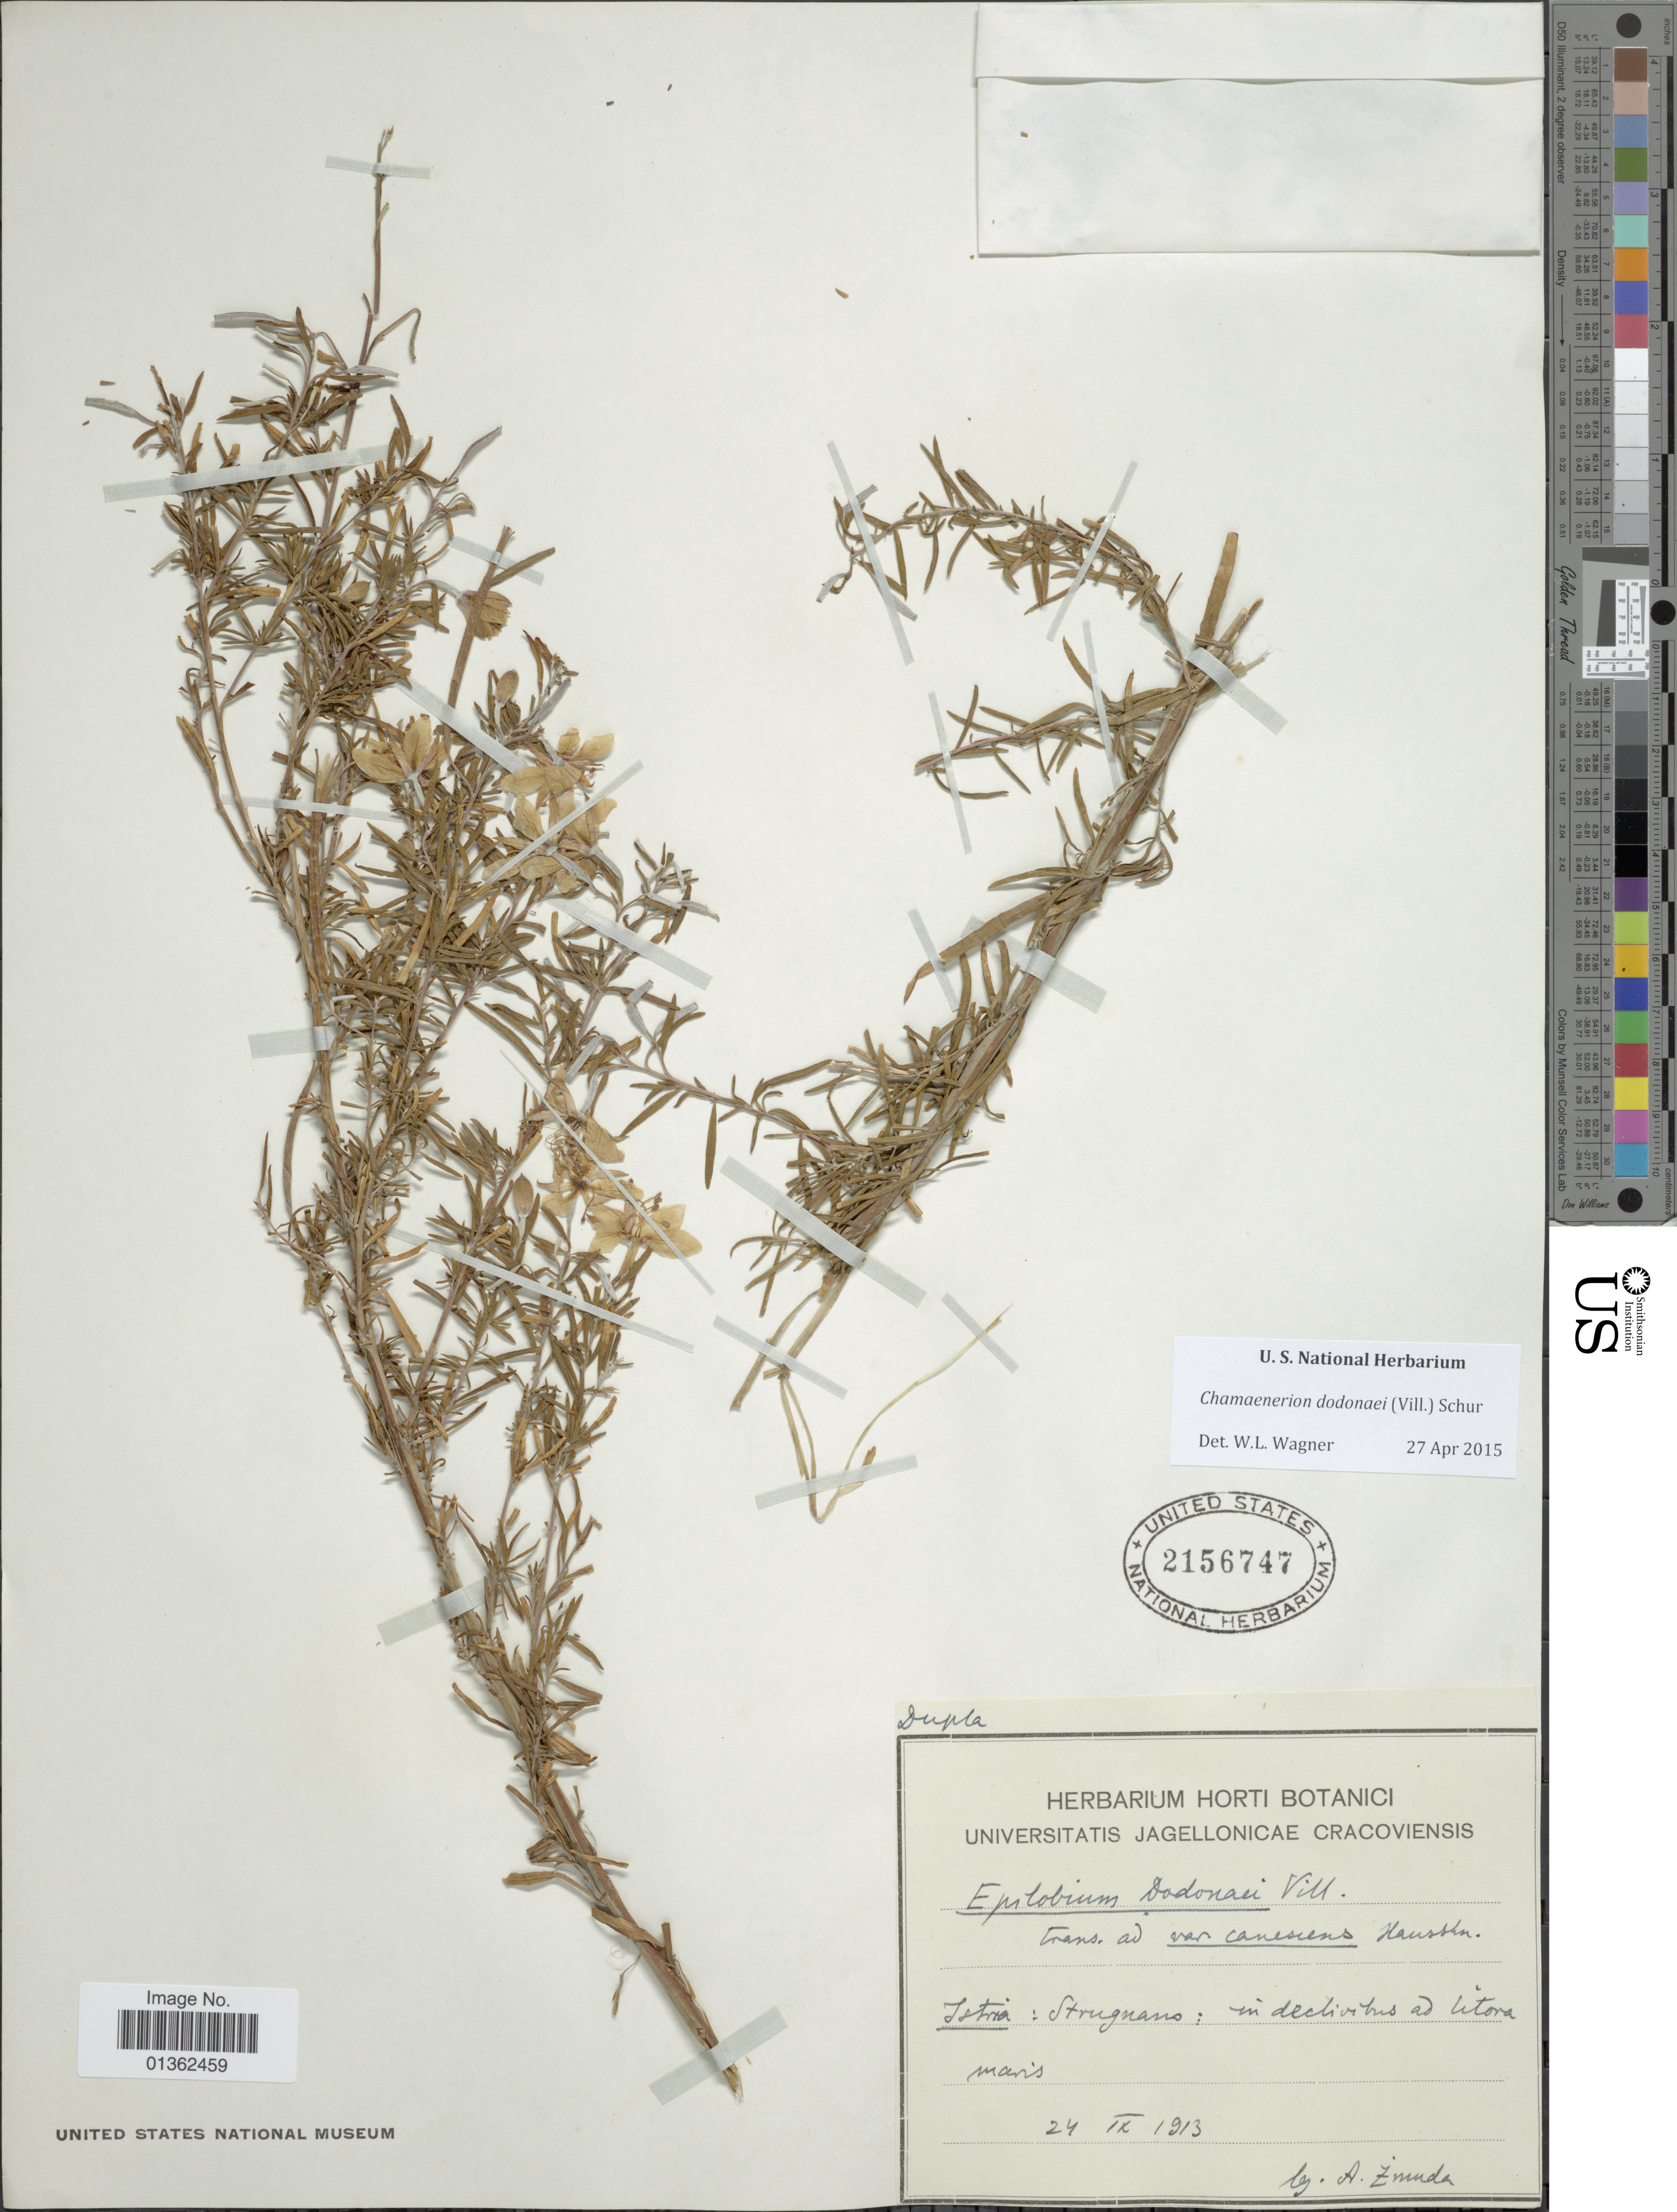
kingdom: Plantae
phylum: Tracheophyta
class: Magnoliopsida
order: Myrtales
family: Onagraceae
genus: Chamaenerion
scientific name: Chamaenerion dodonaei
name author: (Vill.) Schur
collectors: A. Imuda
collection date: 1913-09-24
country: Croatia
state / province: Istria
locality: Strugnans: in declivibus ad litora maris. [interpreted]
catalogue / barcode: US 2156747